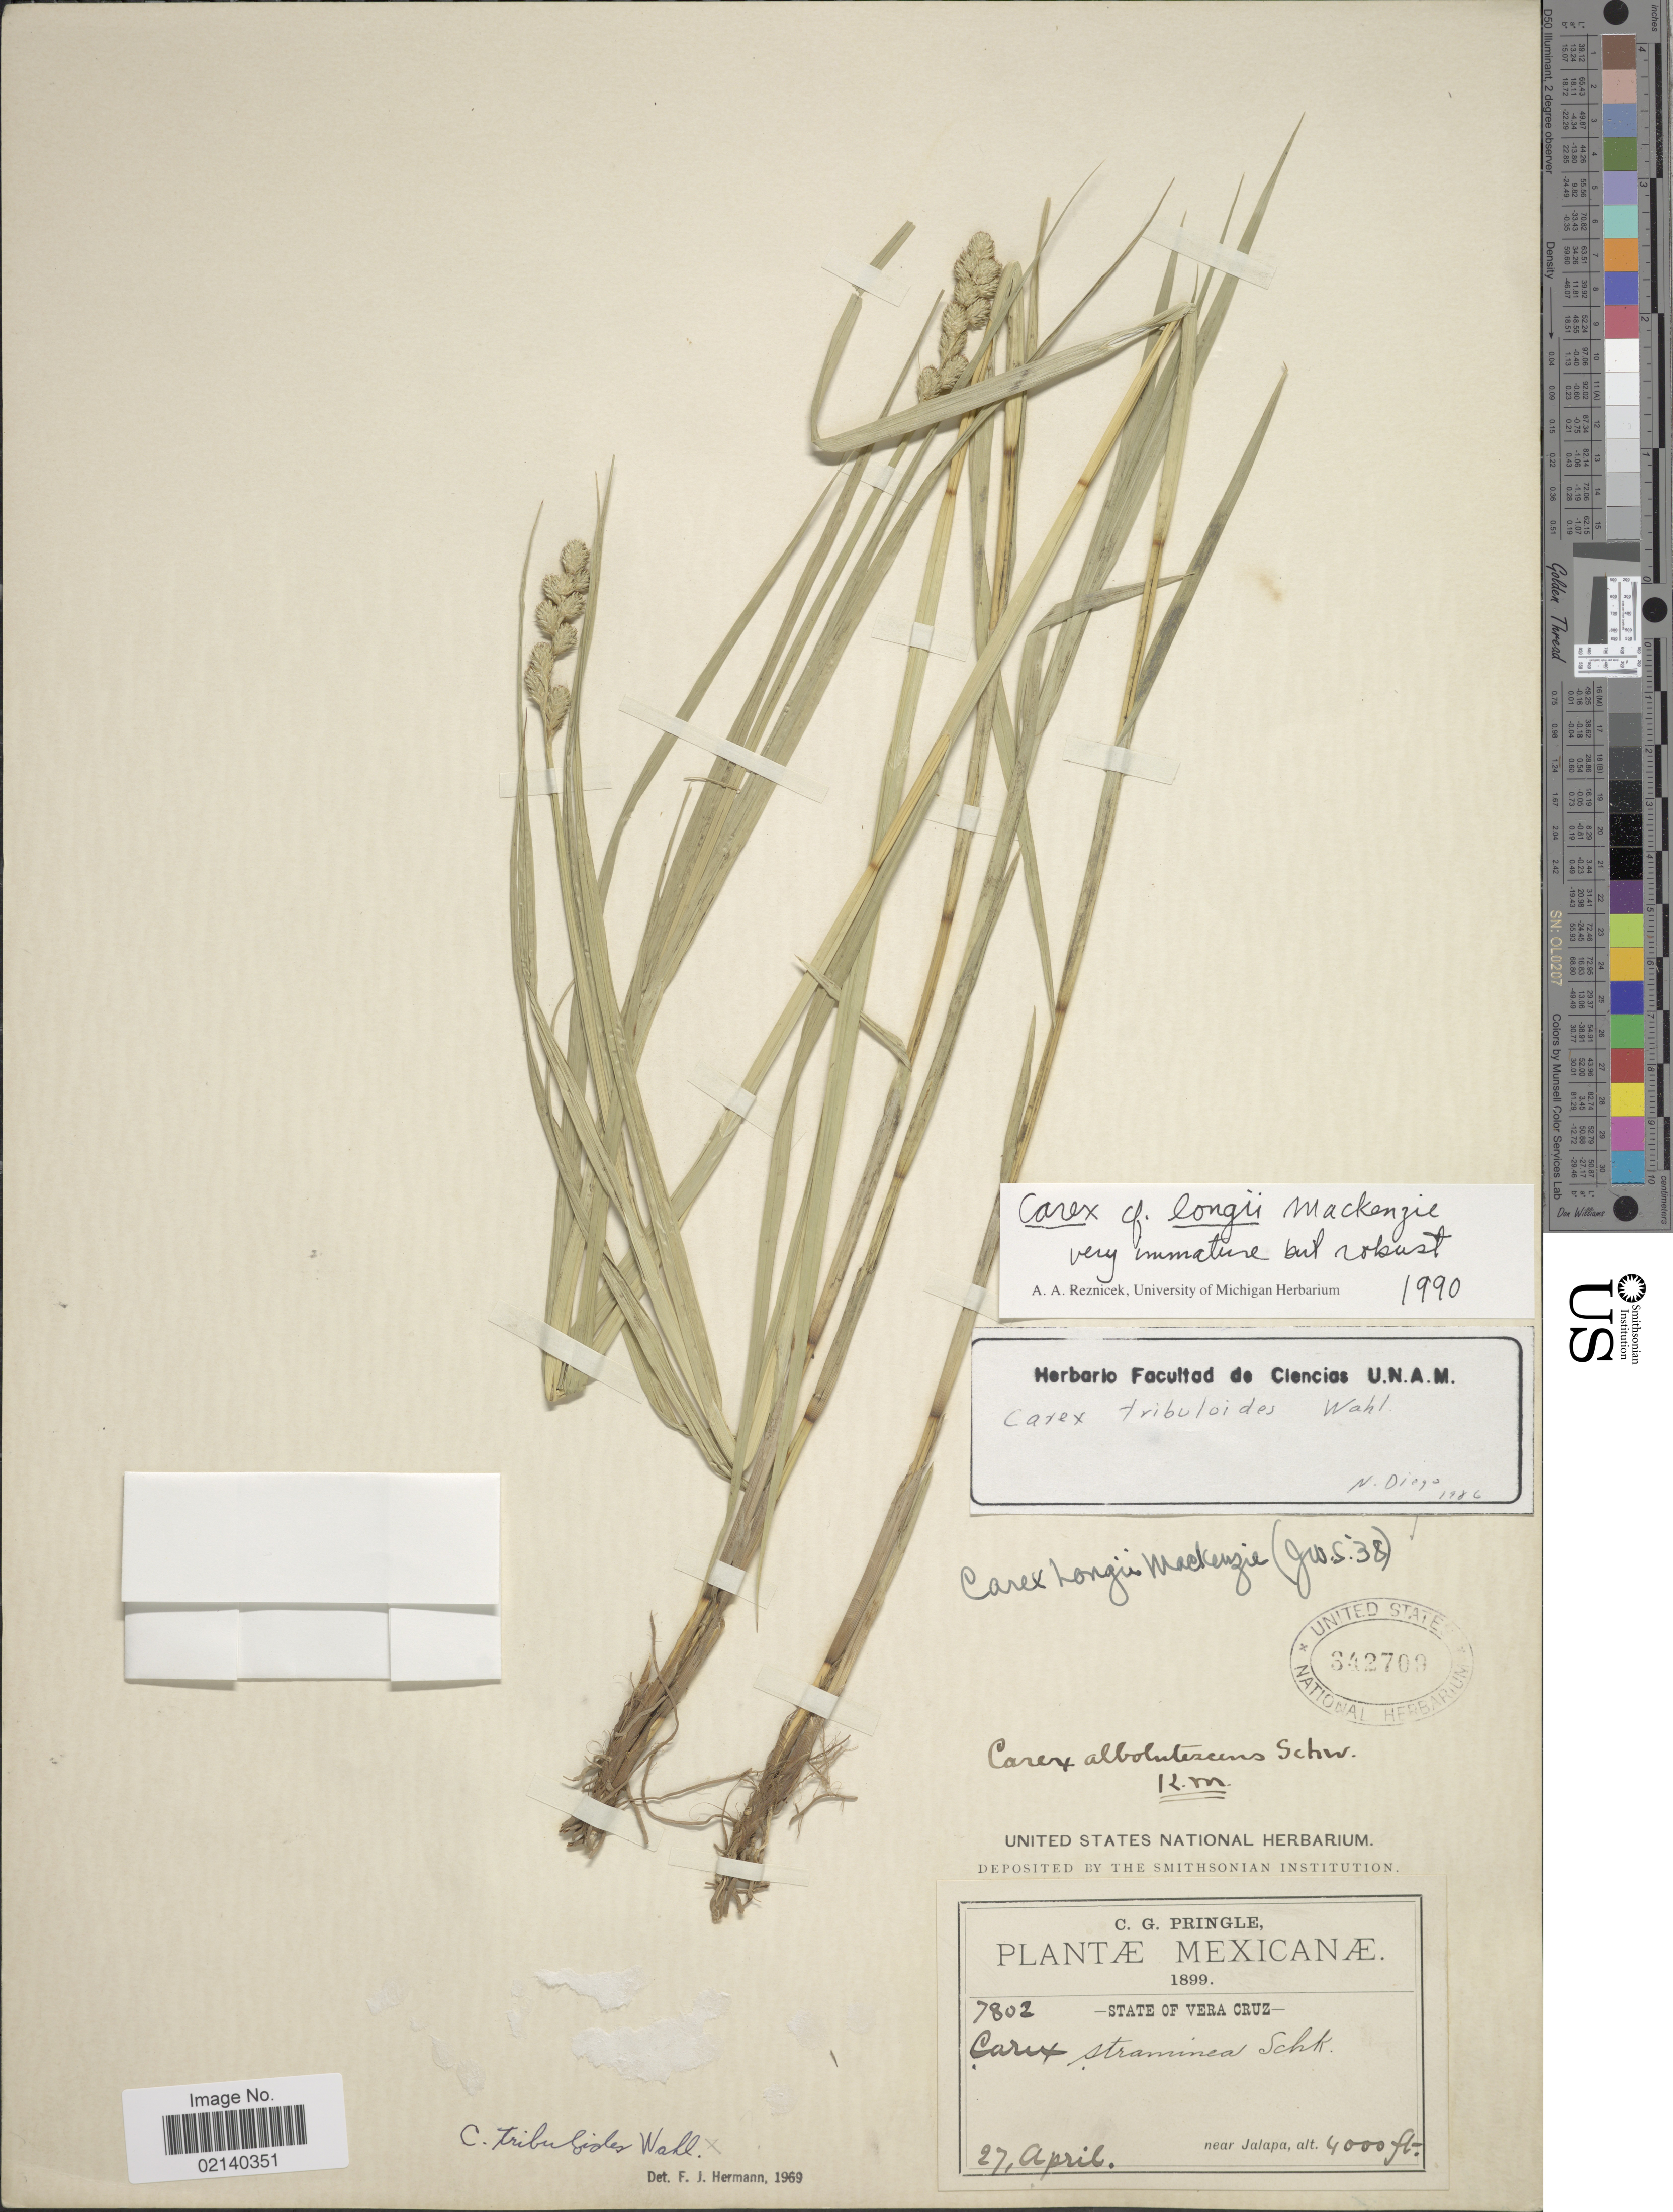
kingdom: Plantae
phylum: Tracheophyta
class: Liliopsida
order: Poales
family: Cyperaceae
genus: Carex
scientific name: Carex longii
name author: Mack.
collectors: C. G. Pringle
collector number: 7802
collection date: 1899-04-27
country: Mexico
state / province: Veracruz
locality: Vera Cruz, near Jalapa.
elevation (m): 1219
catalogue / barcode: US 342709